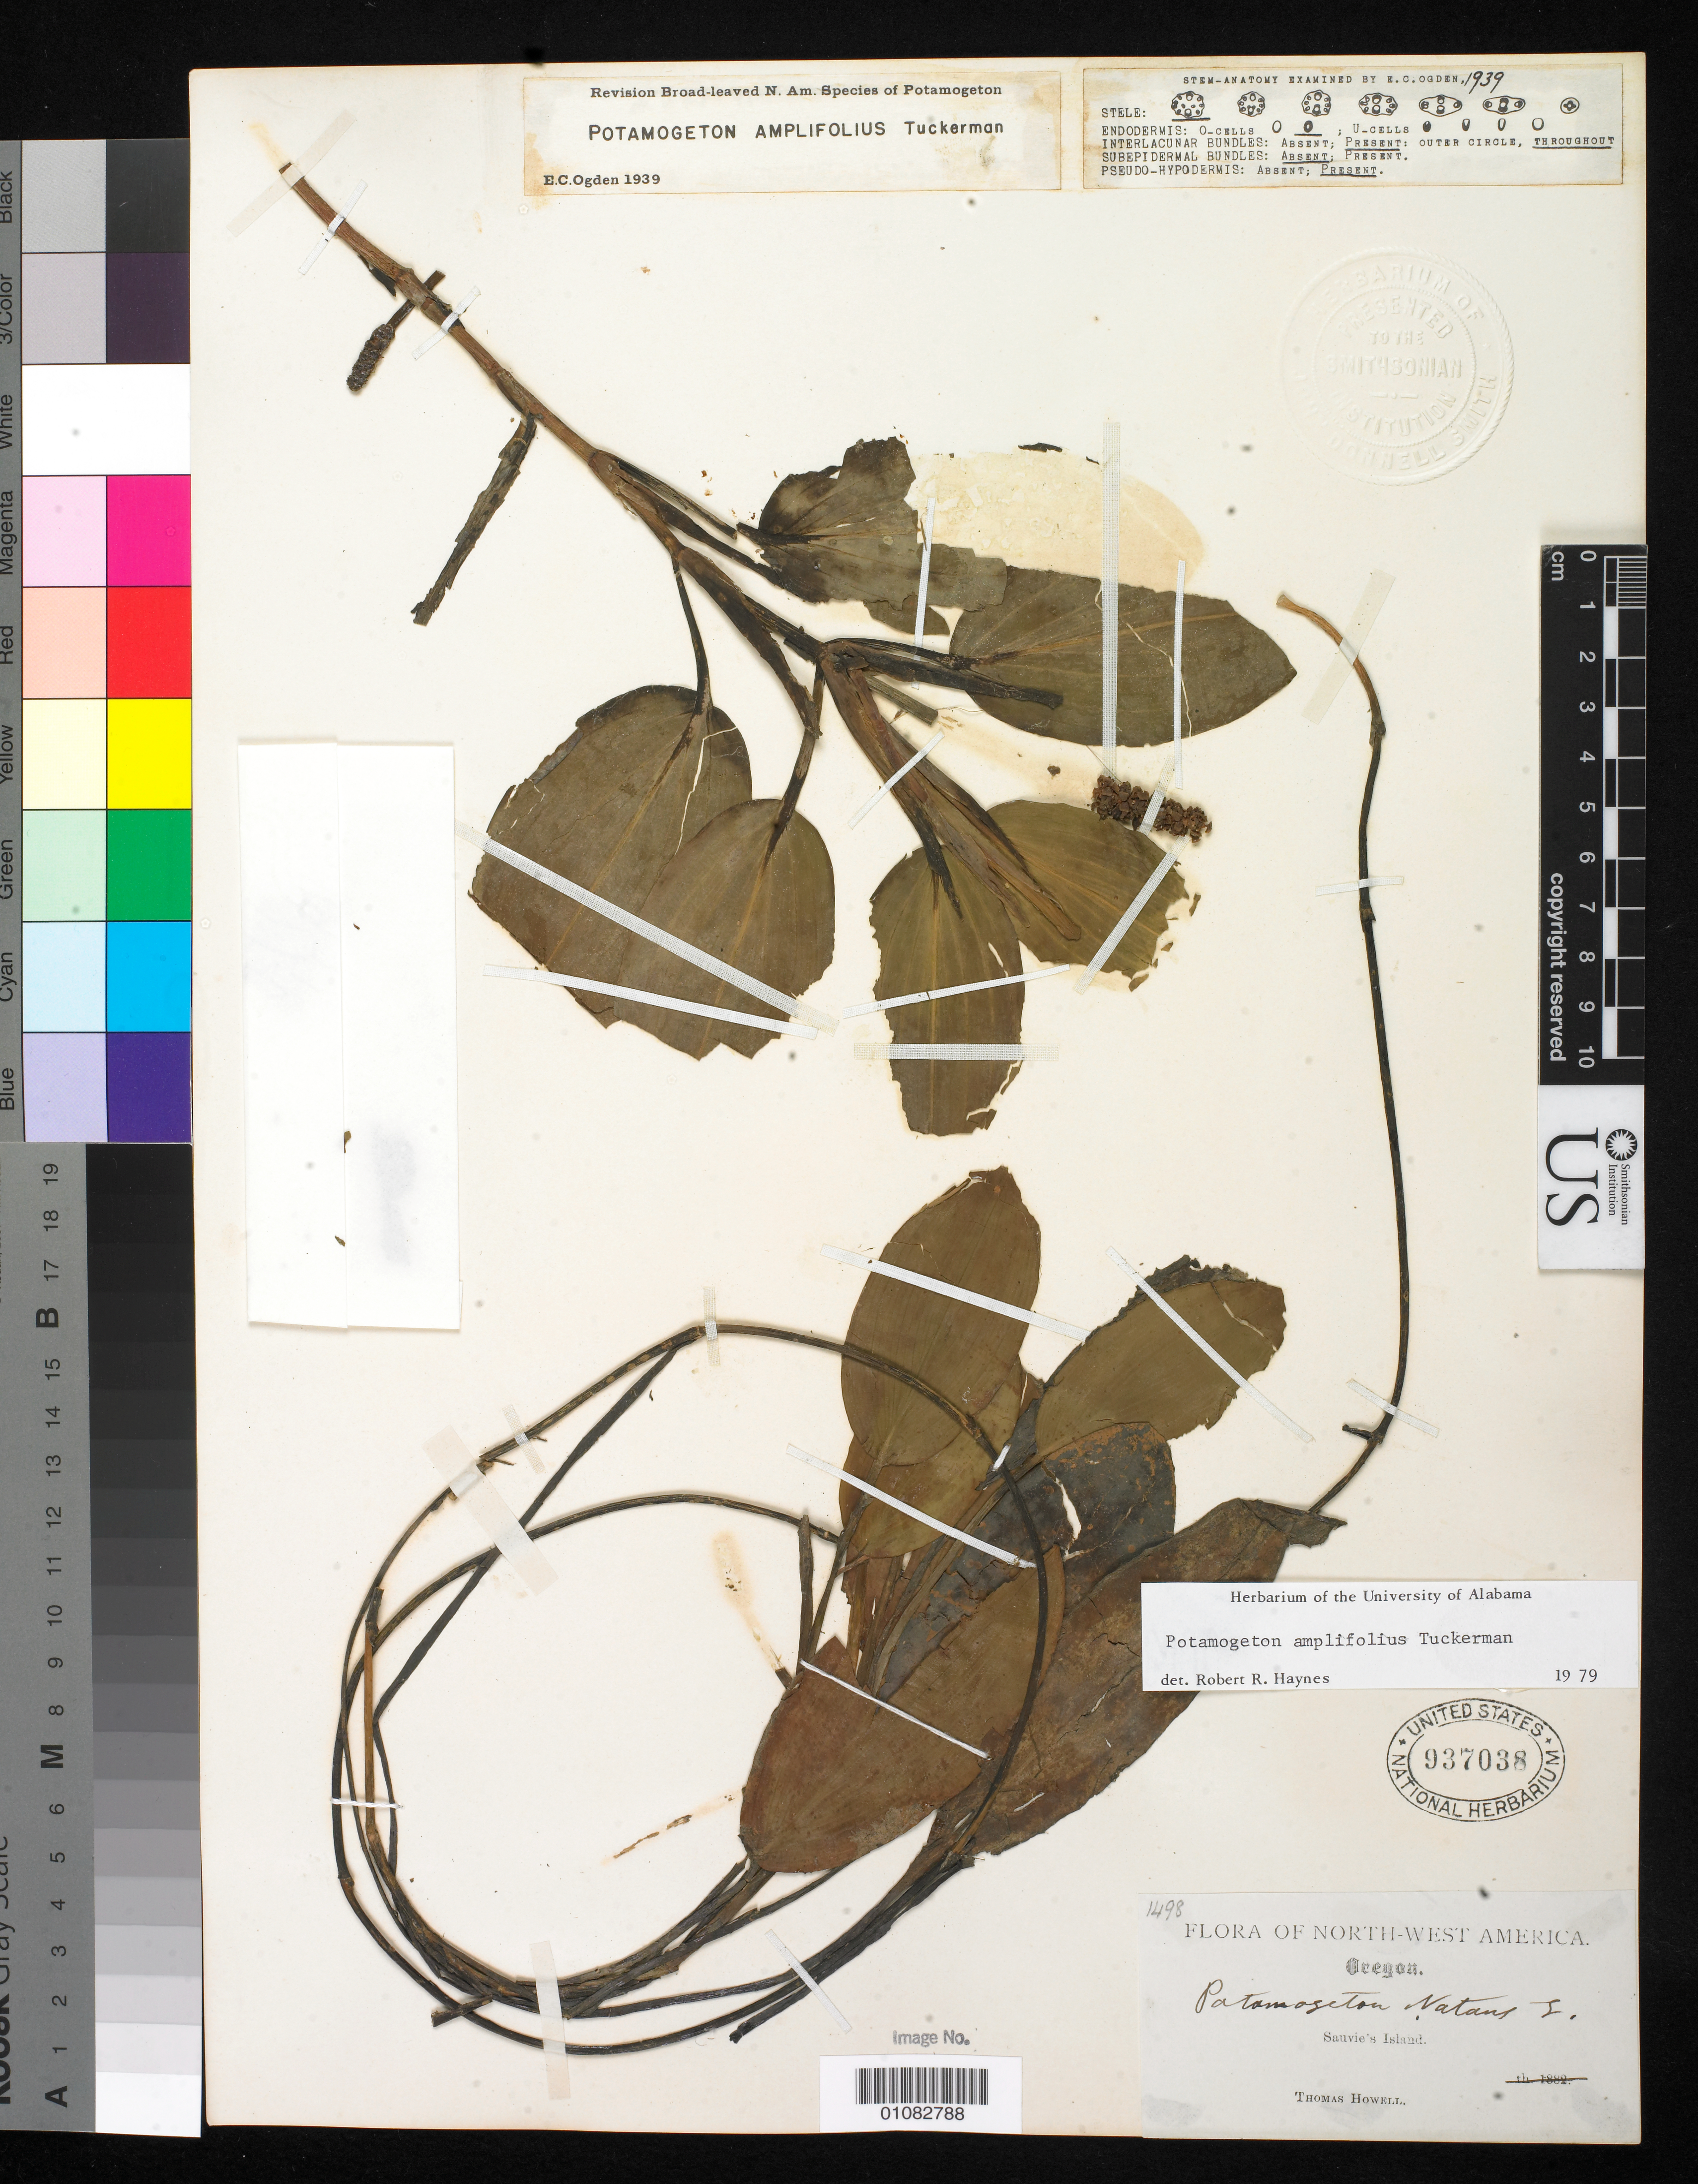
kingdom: Plantae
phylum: Tracheophyta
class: Liliopsida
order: Alismatales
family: Potamogetonaceae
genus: Potamogeton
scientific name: Potamogeton amplifolius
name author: Tuckerm.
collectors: T. Howell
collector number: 1498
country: United States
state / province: Oregon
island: Sauvie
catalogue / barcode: US 937038